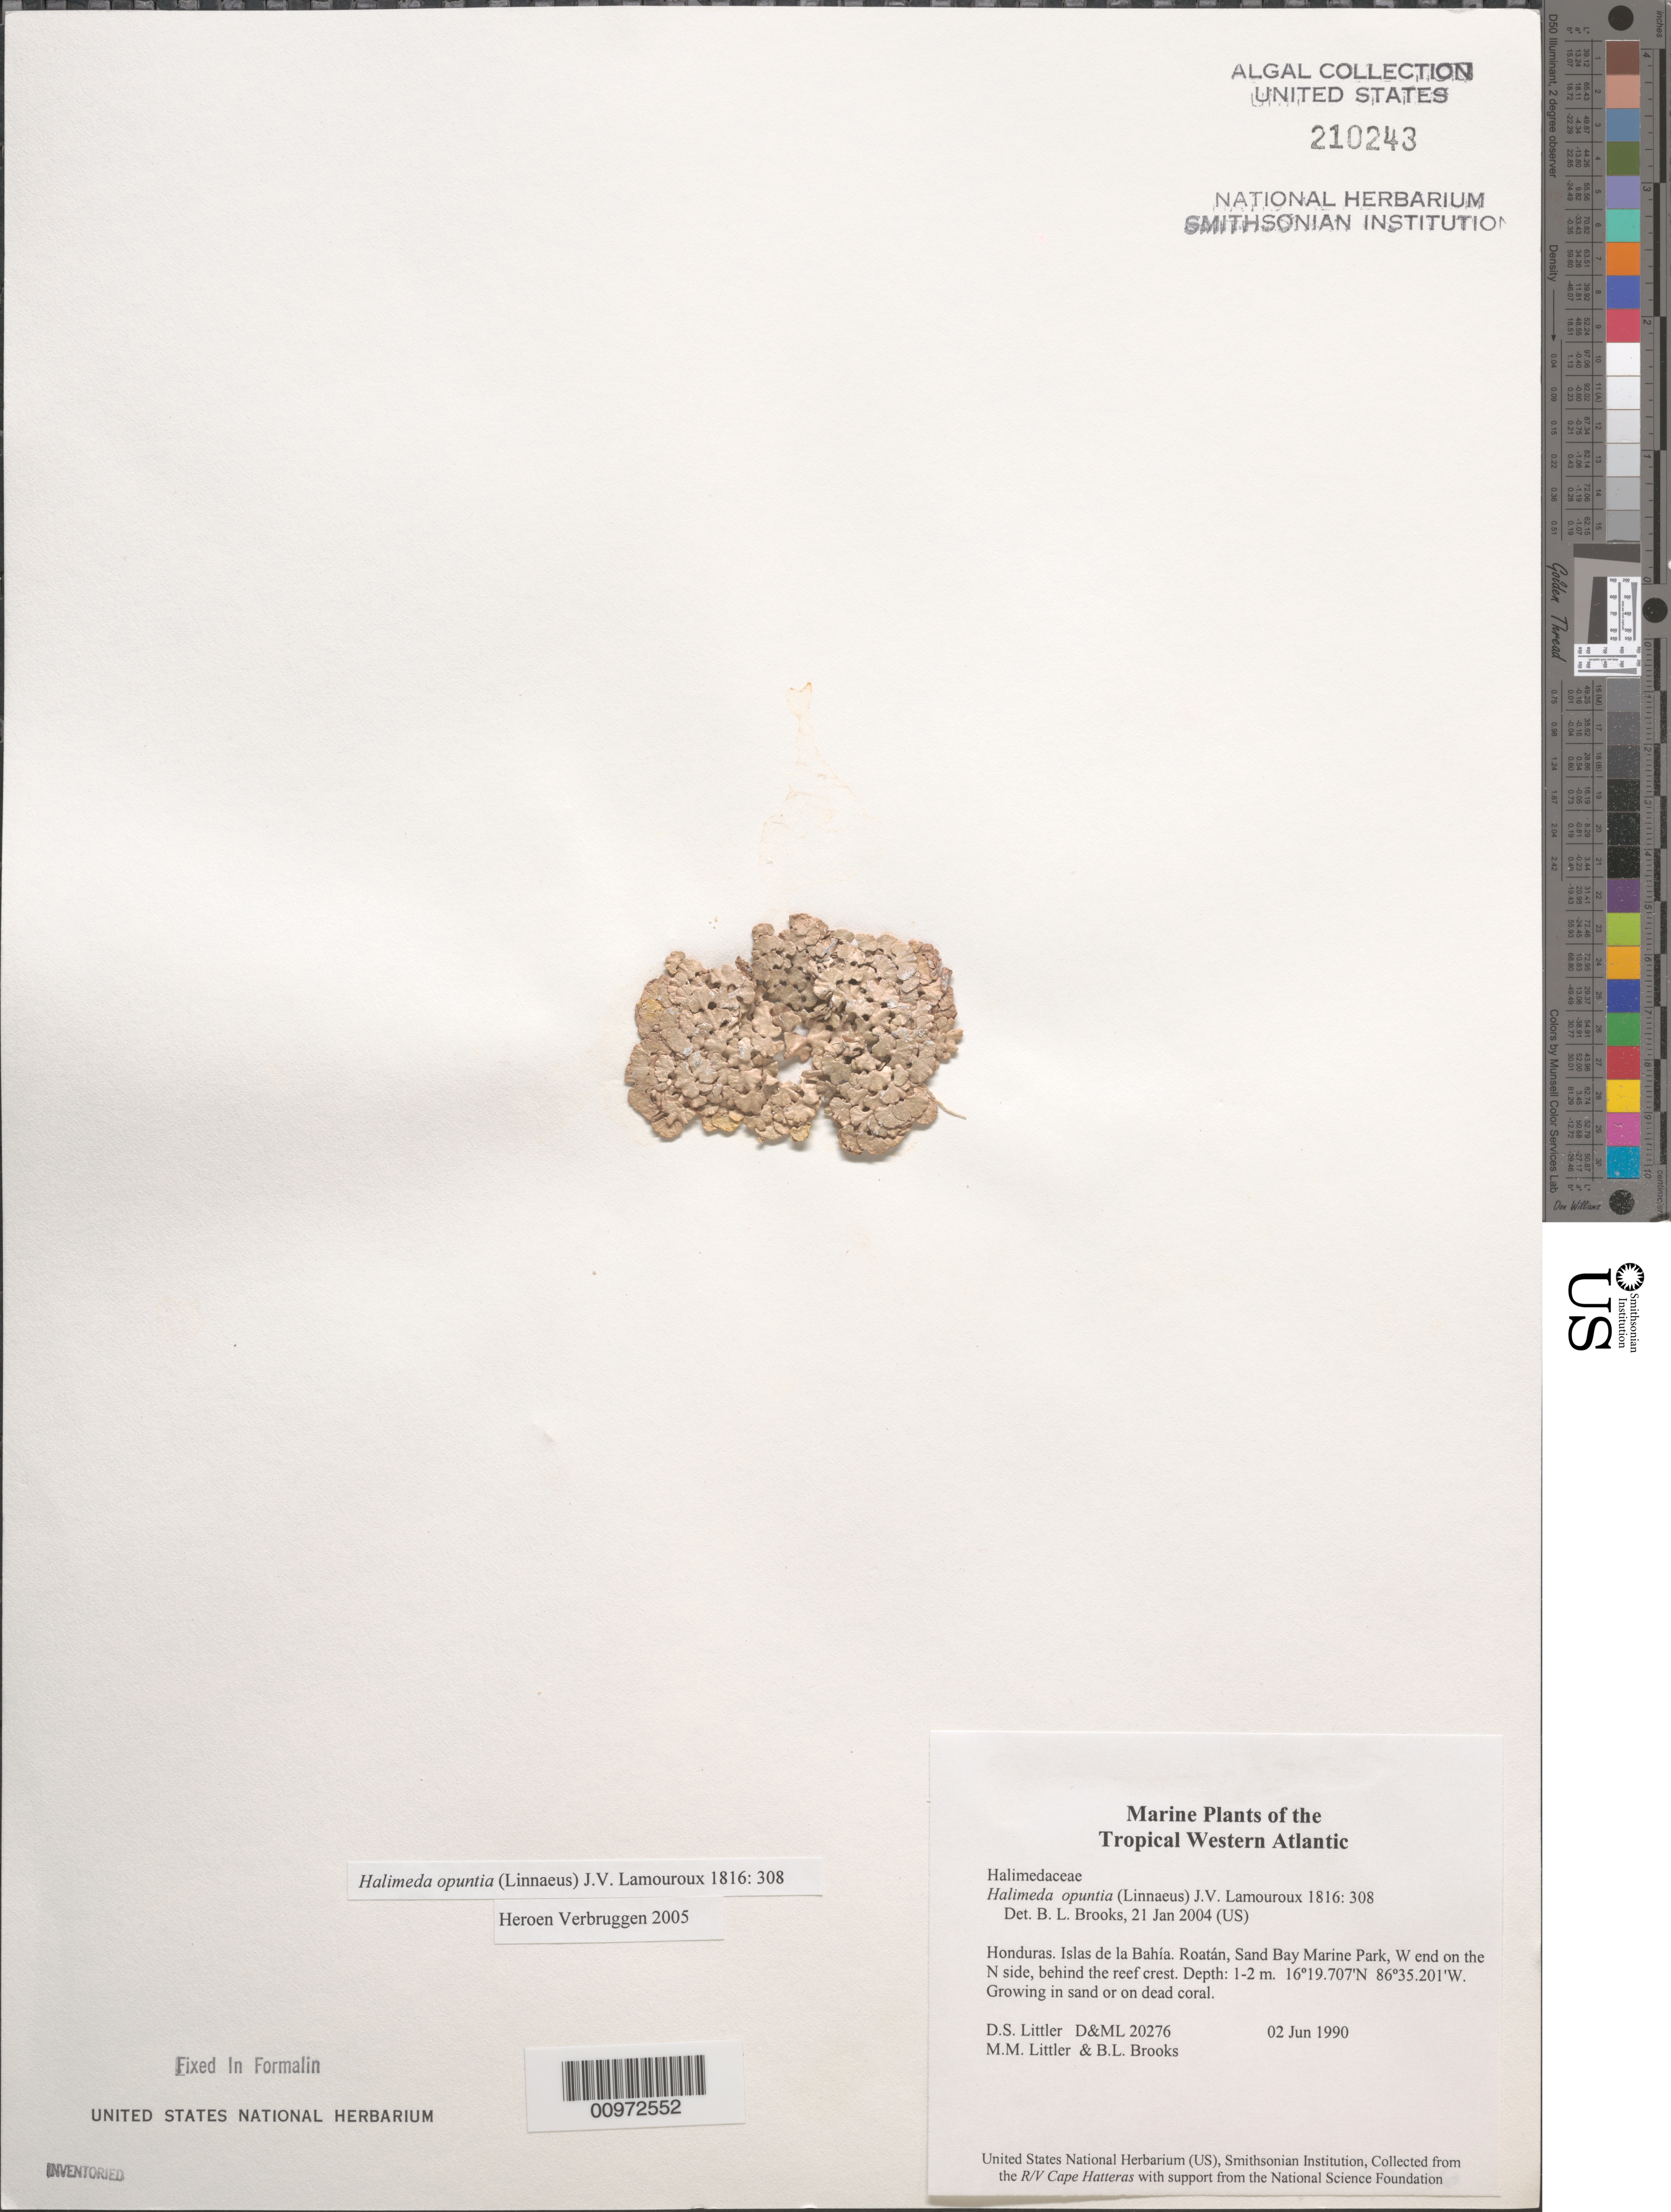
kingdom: Plantae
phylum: Chlorophyta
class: Ulvophyceae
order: Bryopsidales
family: Halimedaceae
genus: Halimeda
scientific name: Halimeda opuntia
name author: (L.) J.V.Lamouroux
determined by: Verbruggen, H.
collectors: D. S. Littler, M. M. Littler & B. Brooks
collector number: D&ML 20276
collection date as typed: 02 Jun 1990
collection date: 1990-06-02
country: Honduras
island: Roatan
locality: Sand Bay Marine Park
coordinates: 16 19.707'N, 86 35.201'W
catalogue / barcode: US 210243